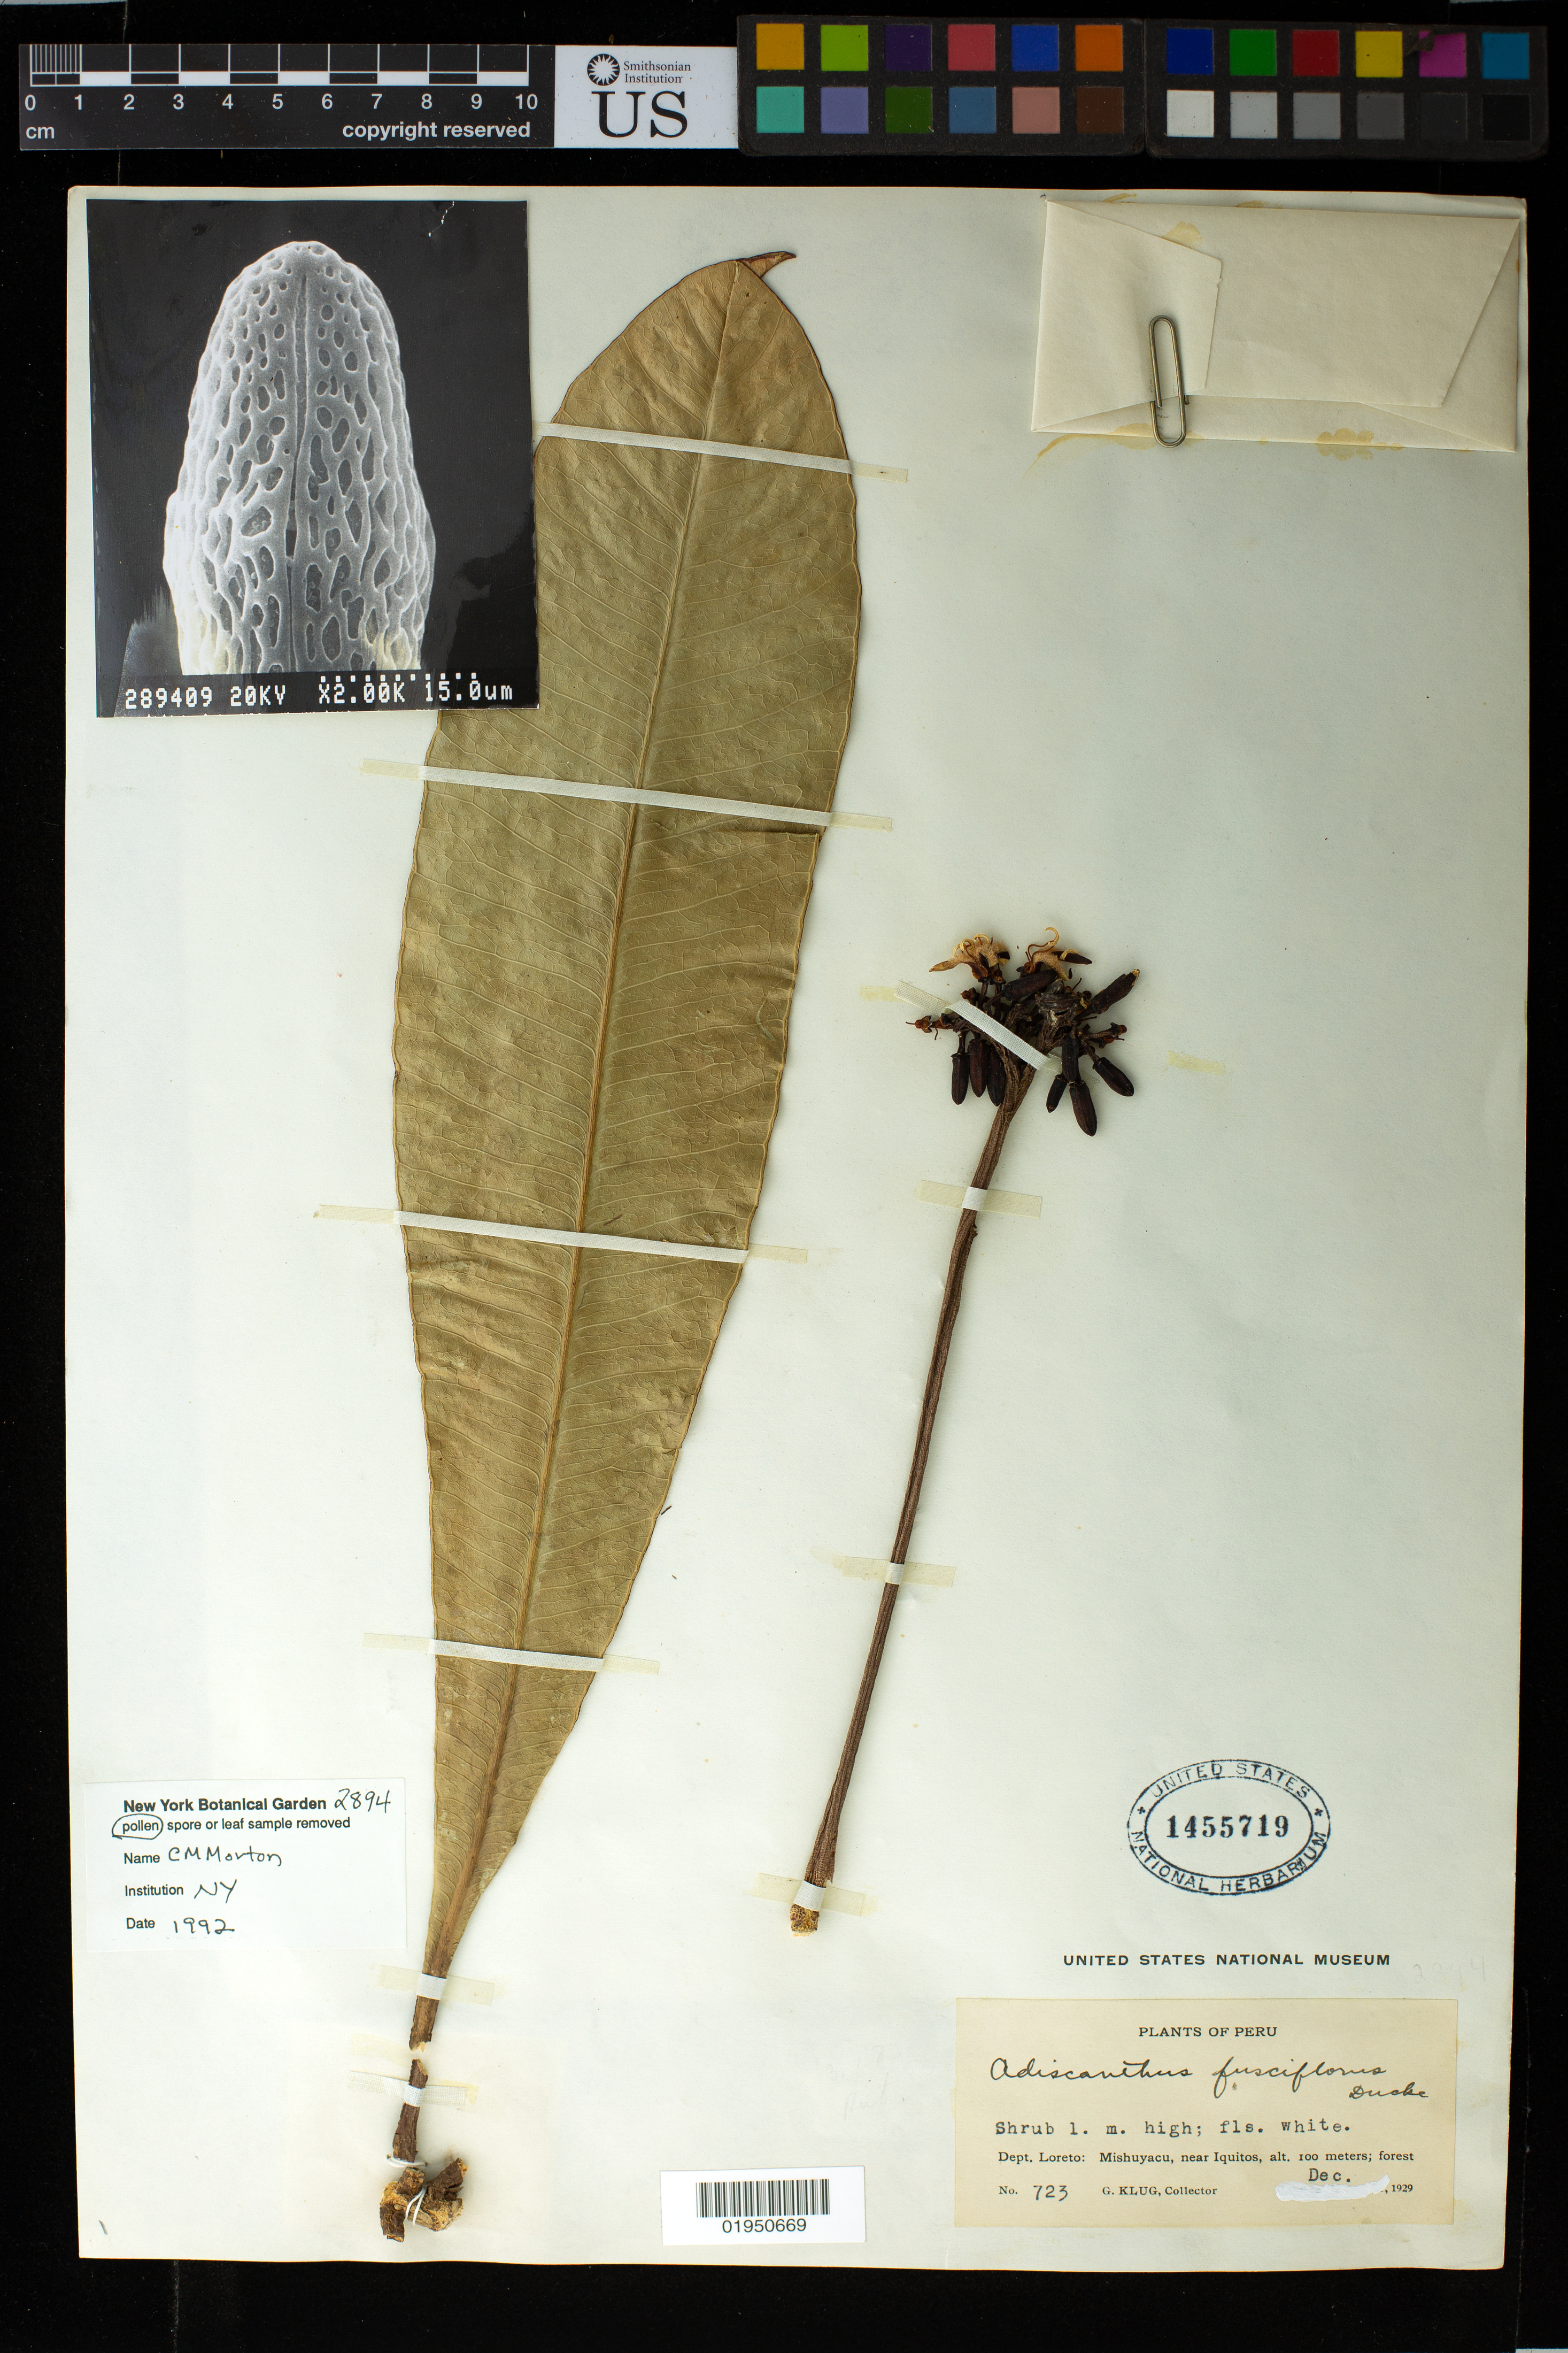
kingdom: Plantae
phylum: Tracheophyta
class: Magnoliopsida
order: Sapindales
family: Rutaceae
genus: Adiscanthus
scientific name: Adiscanthus fusciflorus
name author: Ducke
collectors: G. Klug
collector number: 723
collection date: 1929-12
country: Peru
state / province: Loreto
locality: Mishuyacu, near Iquitos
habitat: forest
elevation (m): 100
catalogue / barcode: US 1455719